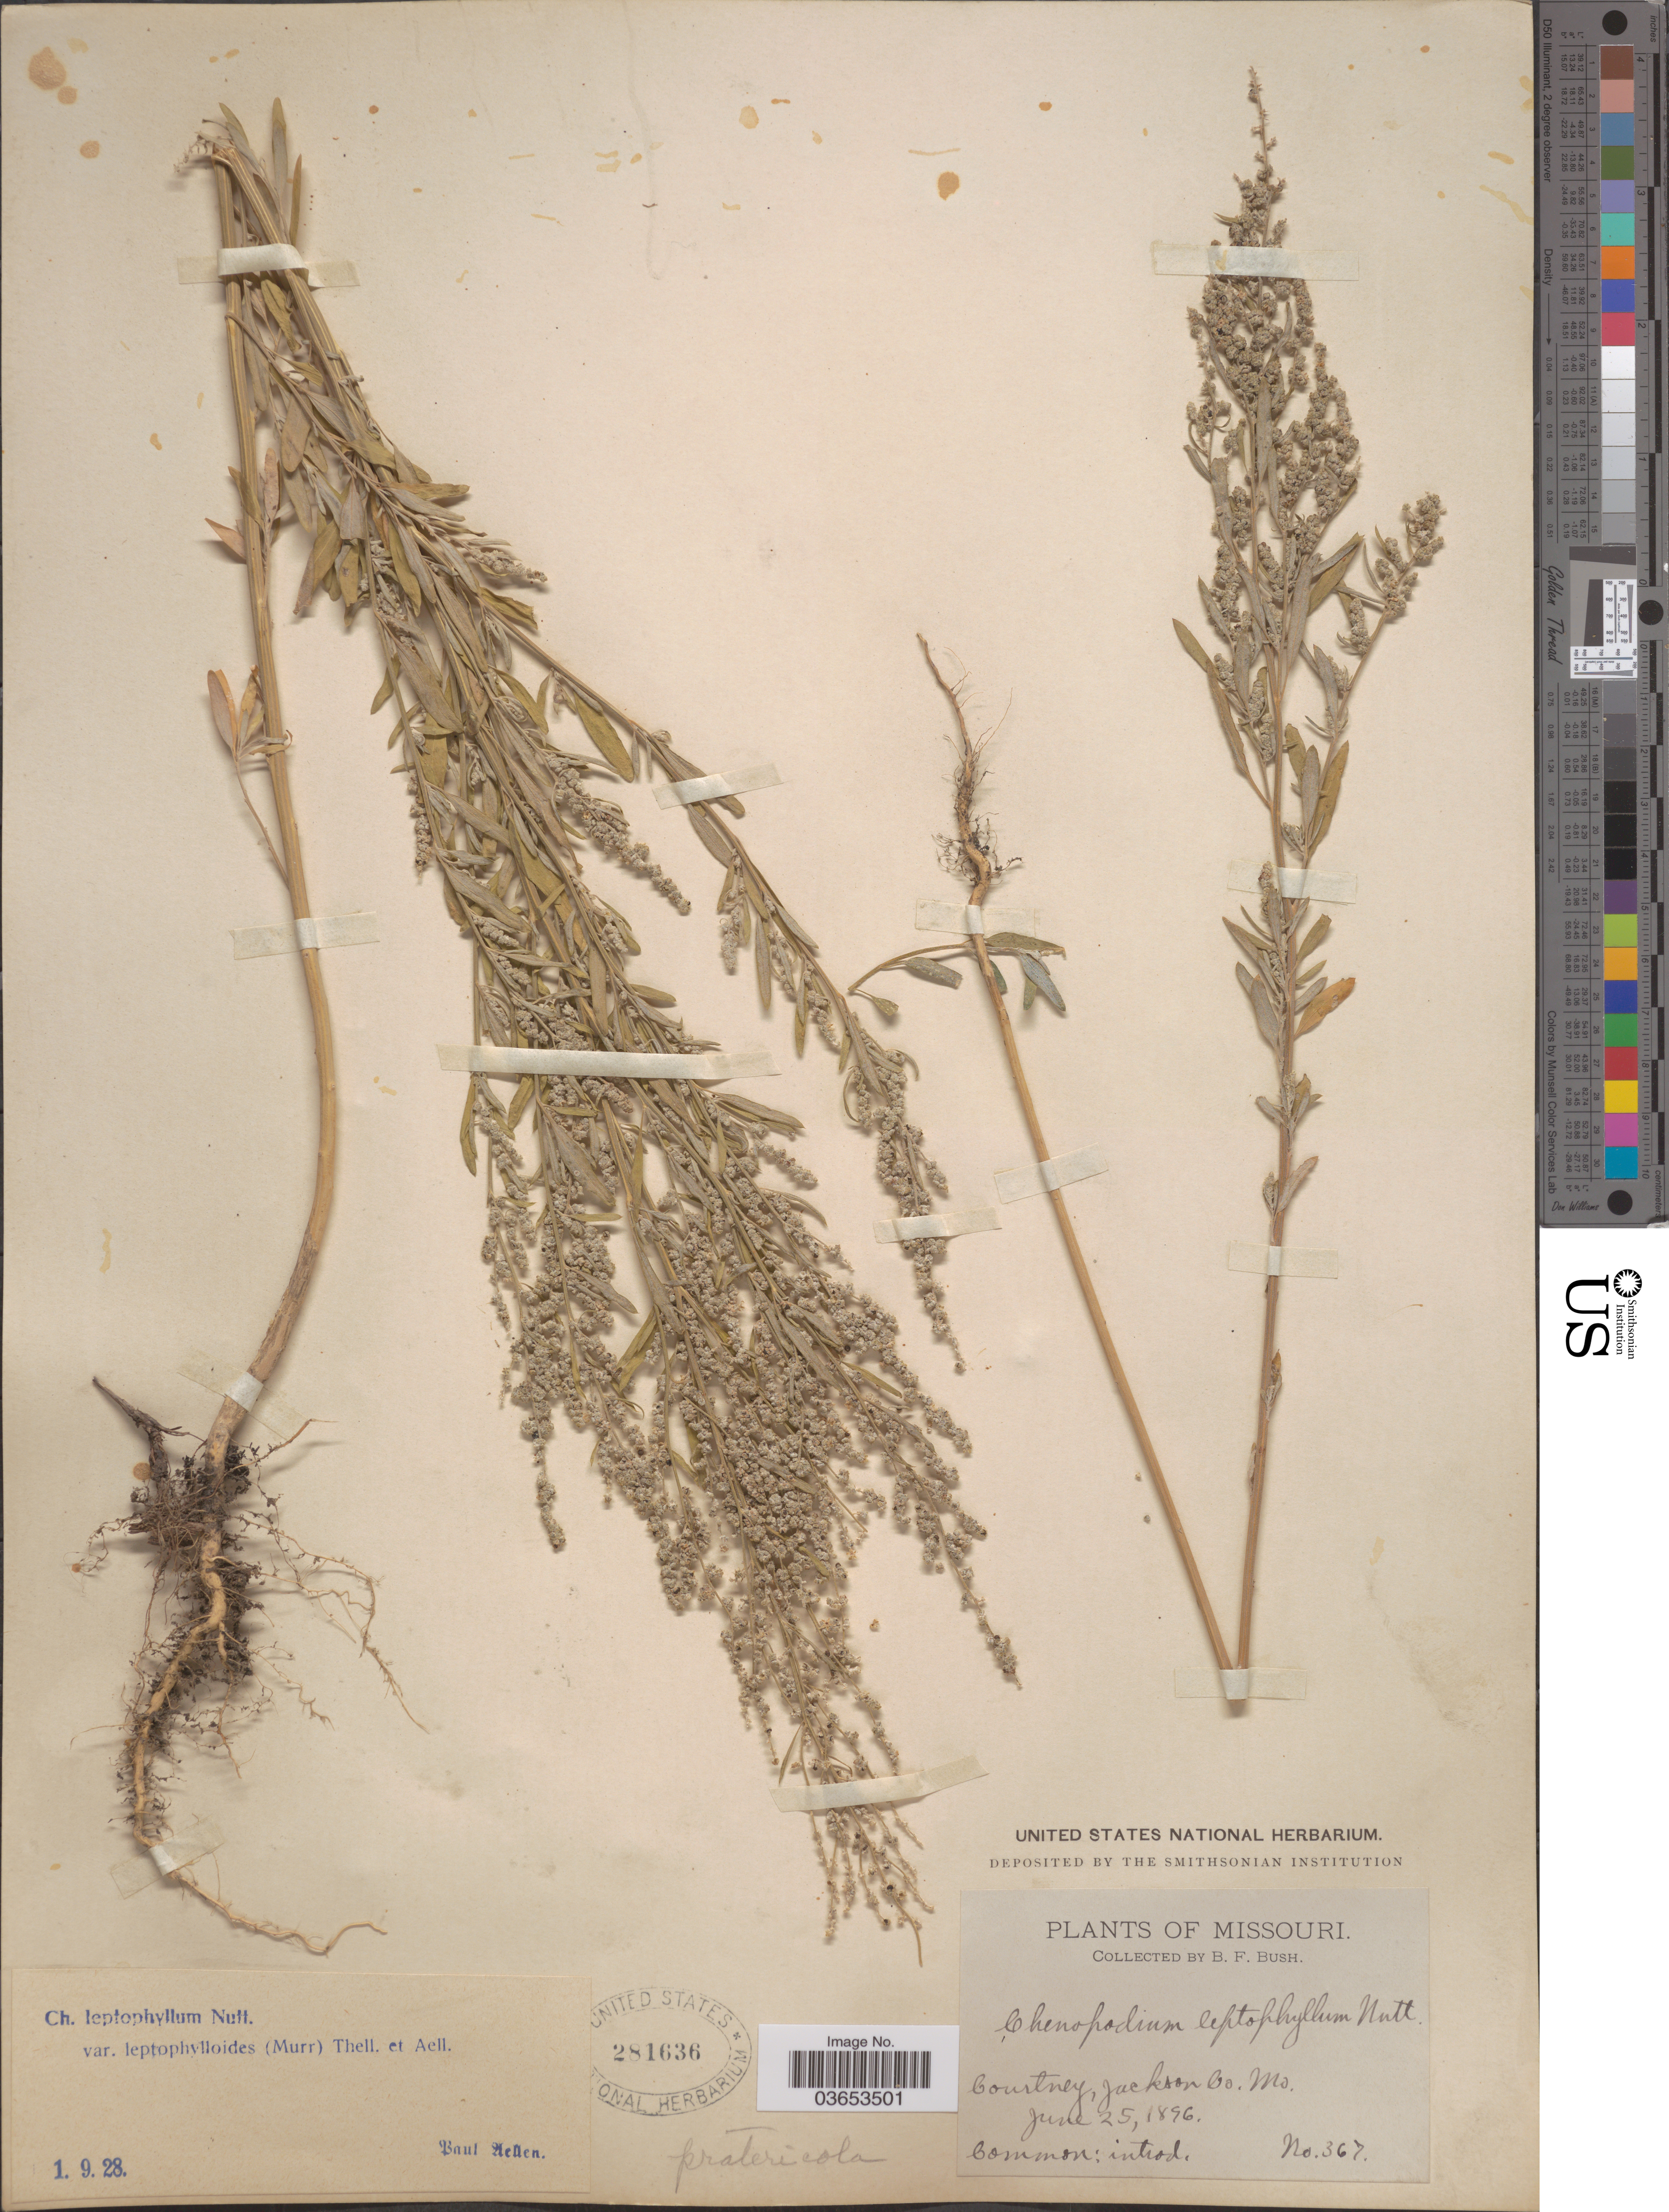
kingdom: Plantae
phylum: Tracheophyta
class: Magnoliopsida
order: Caryophyllales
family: Amaranthaceae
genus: Chenopodium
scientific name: Chenopodium leptophyllum var. leptophylloides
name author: (Murr) Thell. & Aellen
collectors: B. F. Bush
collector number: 367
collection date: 1896-06-25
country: United States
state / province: Missouri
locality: Courtney. Jackson Co.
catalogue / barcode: US 281636